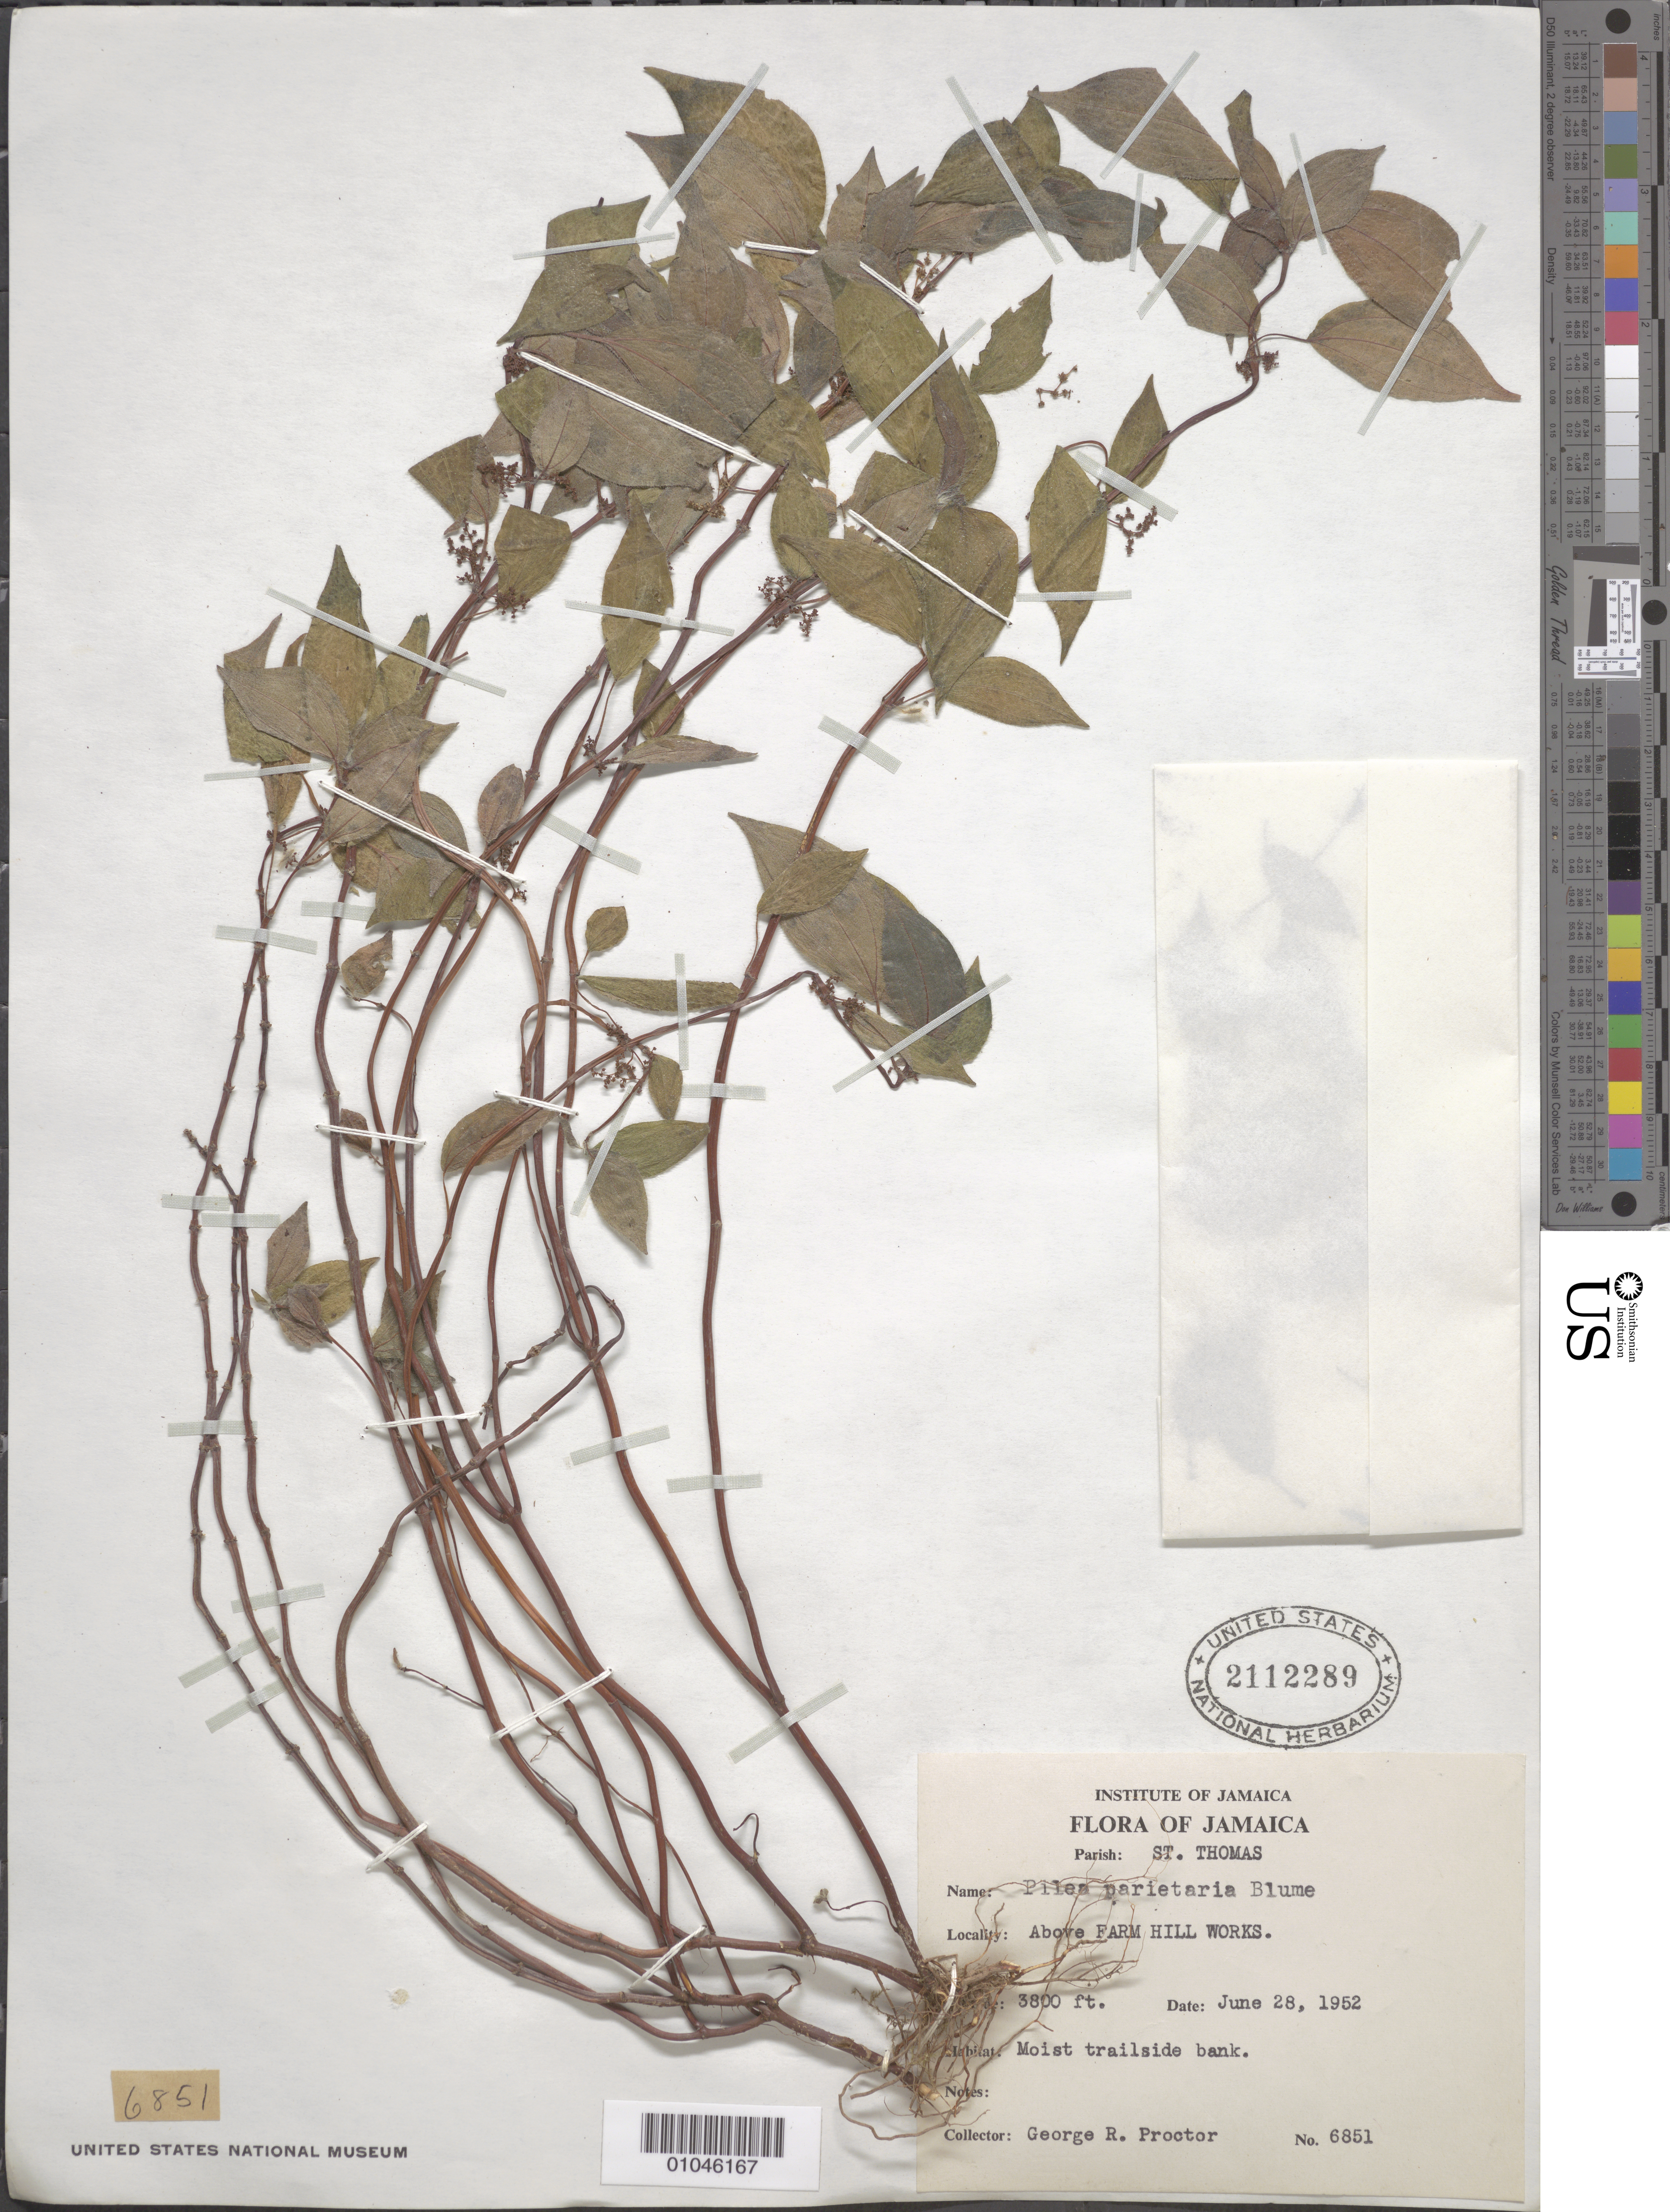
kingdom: Plantae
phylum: Tracheophyta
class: Magnoliopsida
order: Rosales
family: Urticaceae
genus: Pilea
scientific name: Pilea parietaria var. parietaria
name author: (L.) Blume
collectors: G. R. Proctor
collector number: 6851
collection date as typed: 28 Jun 1952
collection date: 1952-06-28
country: Jamaica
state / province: Saint Thomas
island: Jamaica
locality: Above Farm hill works. Moist trailside bank.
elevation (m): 1158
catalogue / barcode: US 2112289